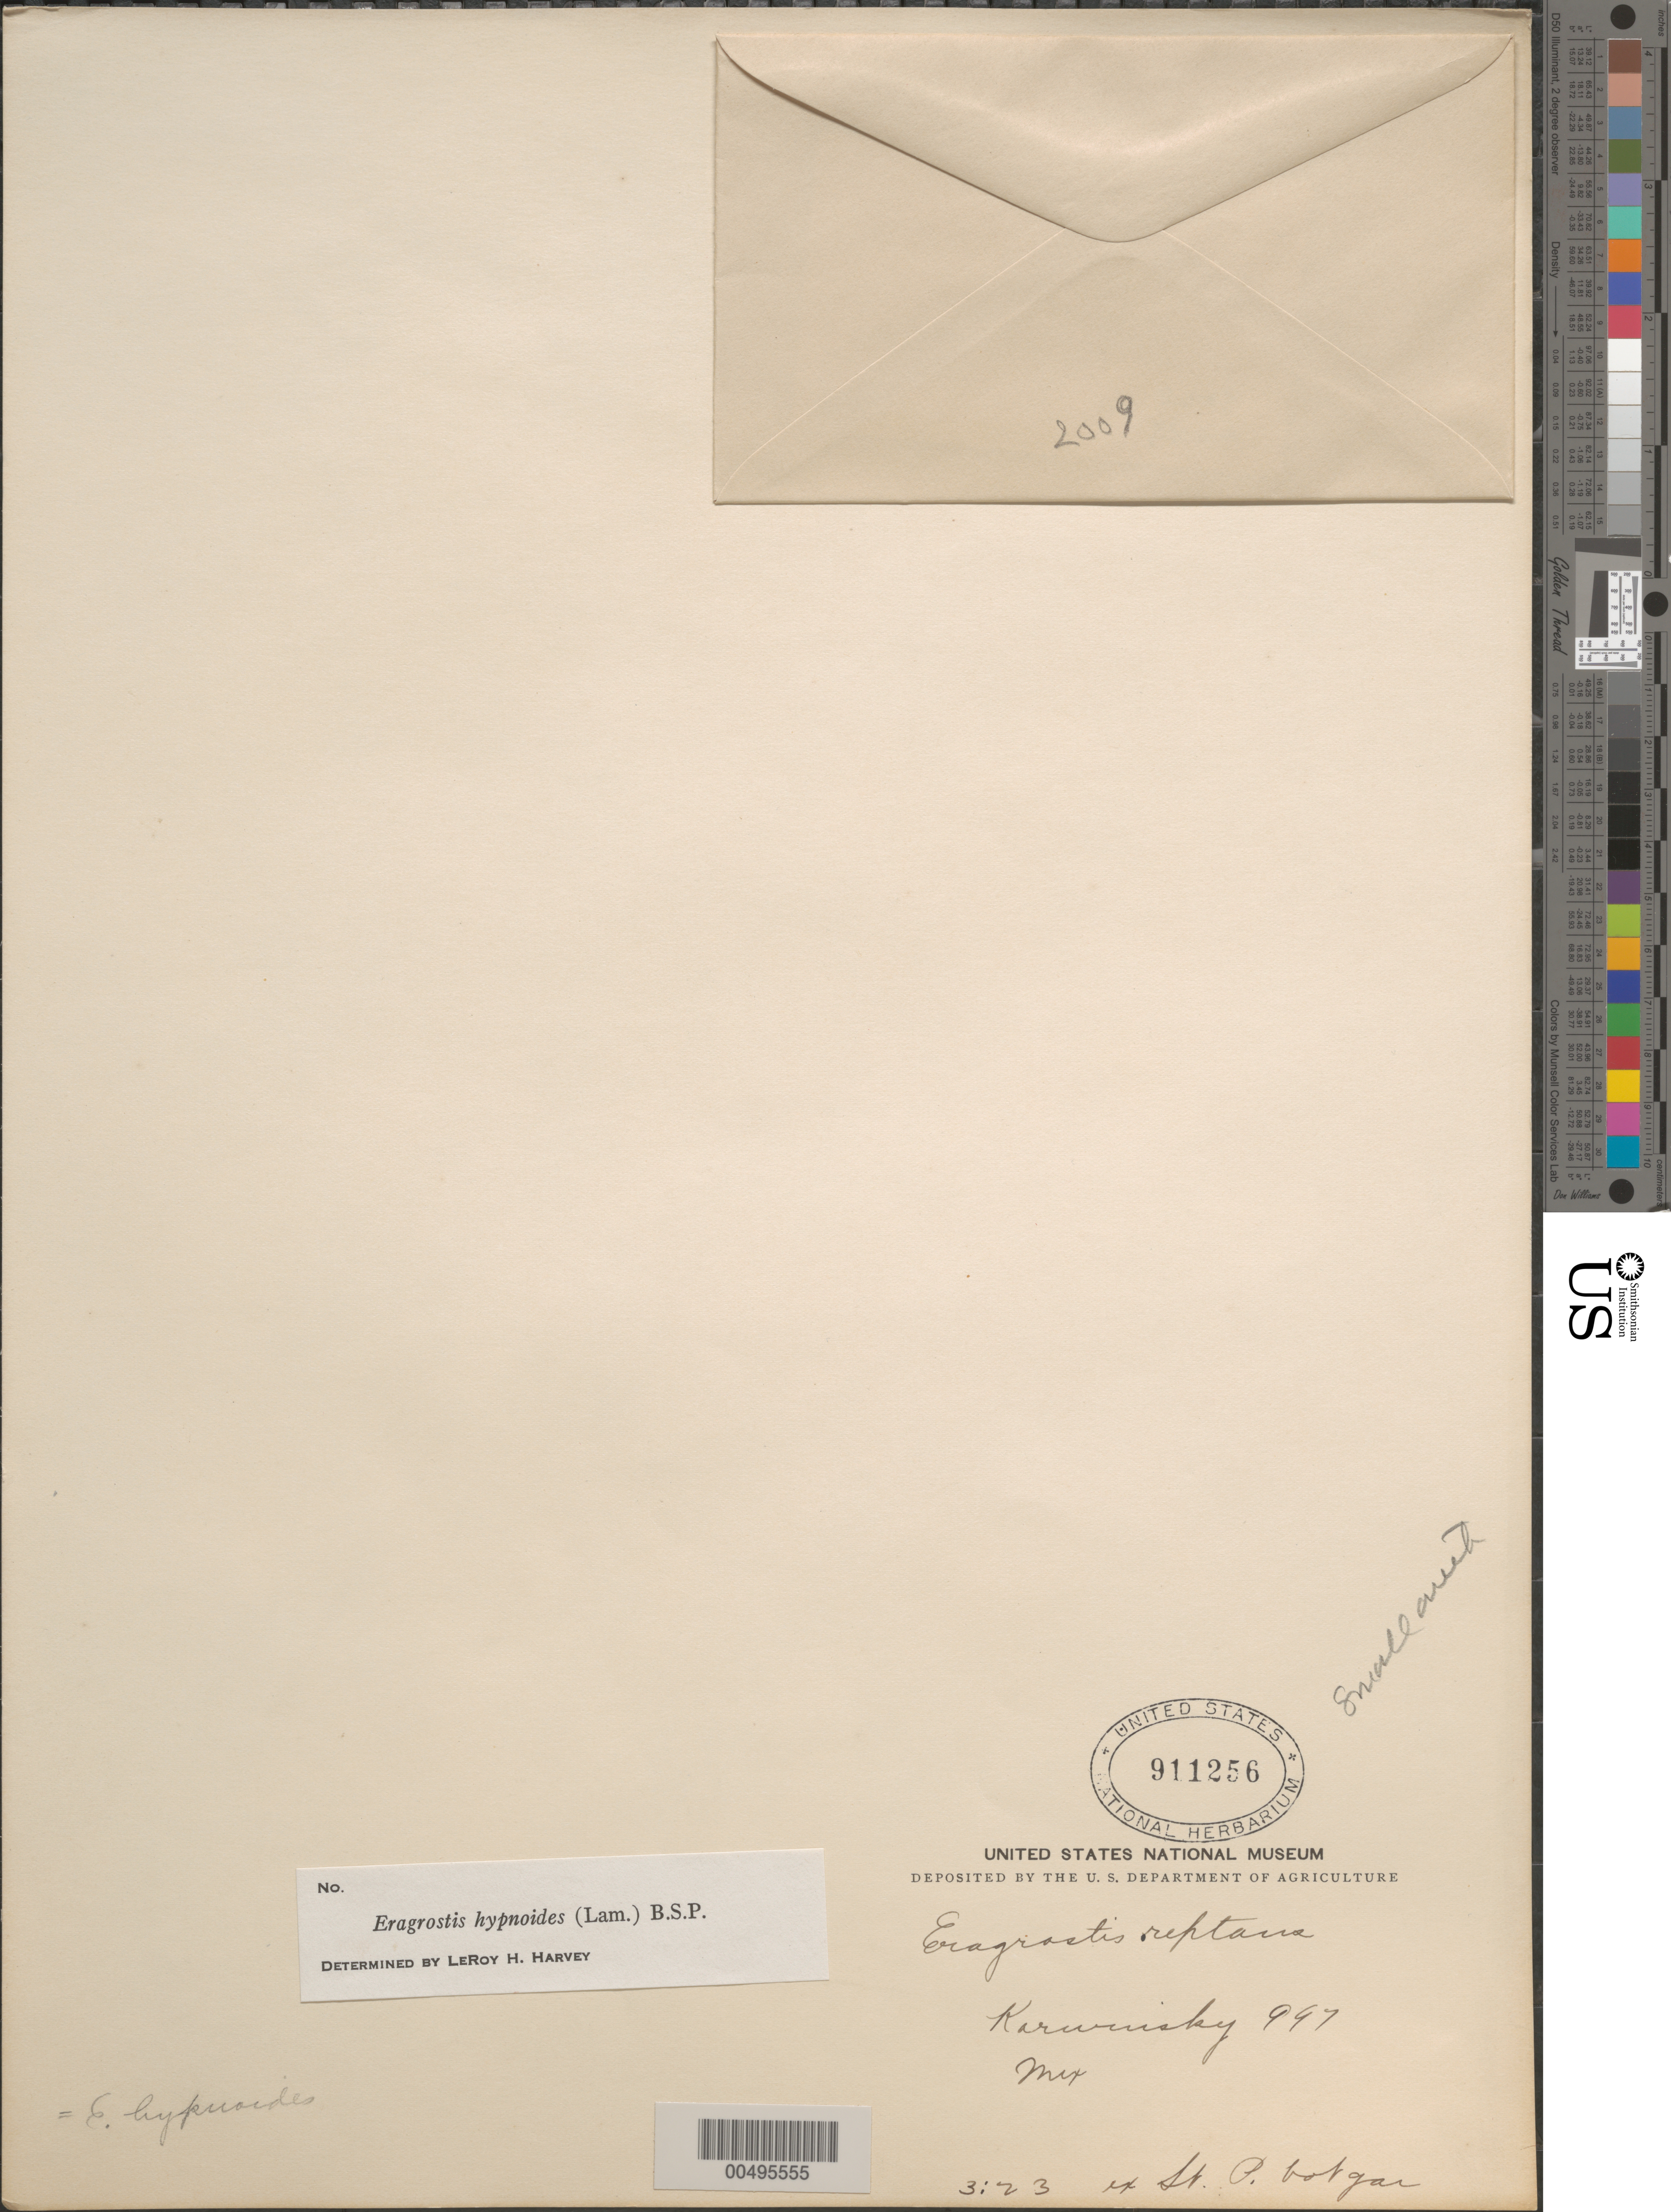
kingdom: Plantae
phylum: Tracheophyta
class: Liliopsida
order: Poales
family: Poaceae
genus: Eragrostis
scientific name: Eragrostis hypnoides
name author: (Lam.) Britton, Stearns & Poggenb.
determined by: Harvey, L. H.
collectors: W. F. Karwinski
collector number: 997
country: Mexico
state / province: Durango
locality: San Ramon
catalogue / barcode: US 911256